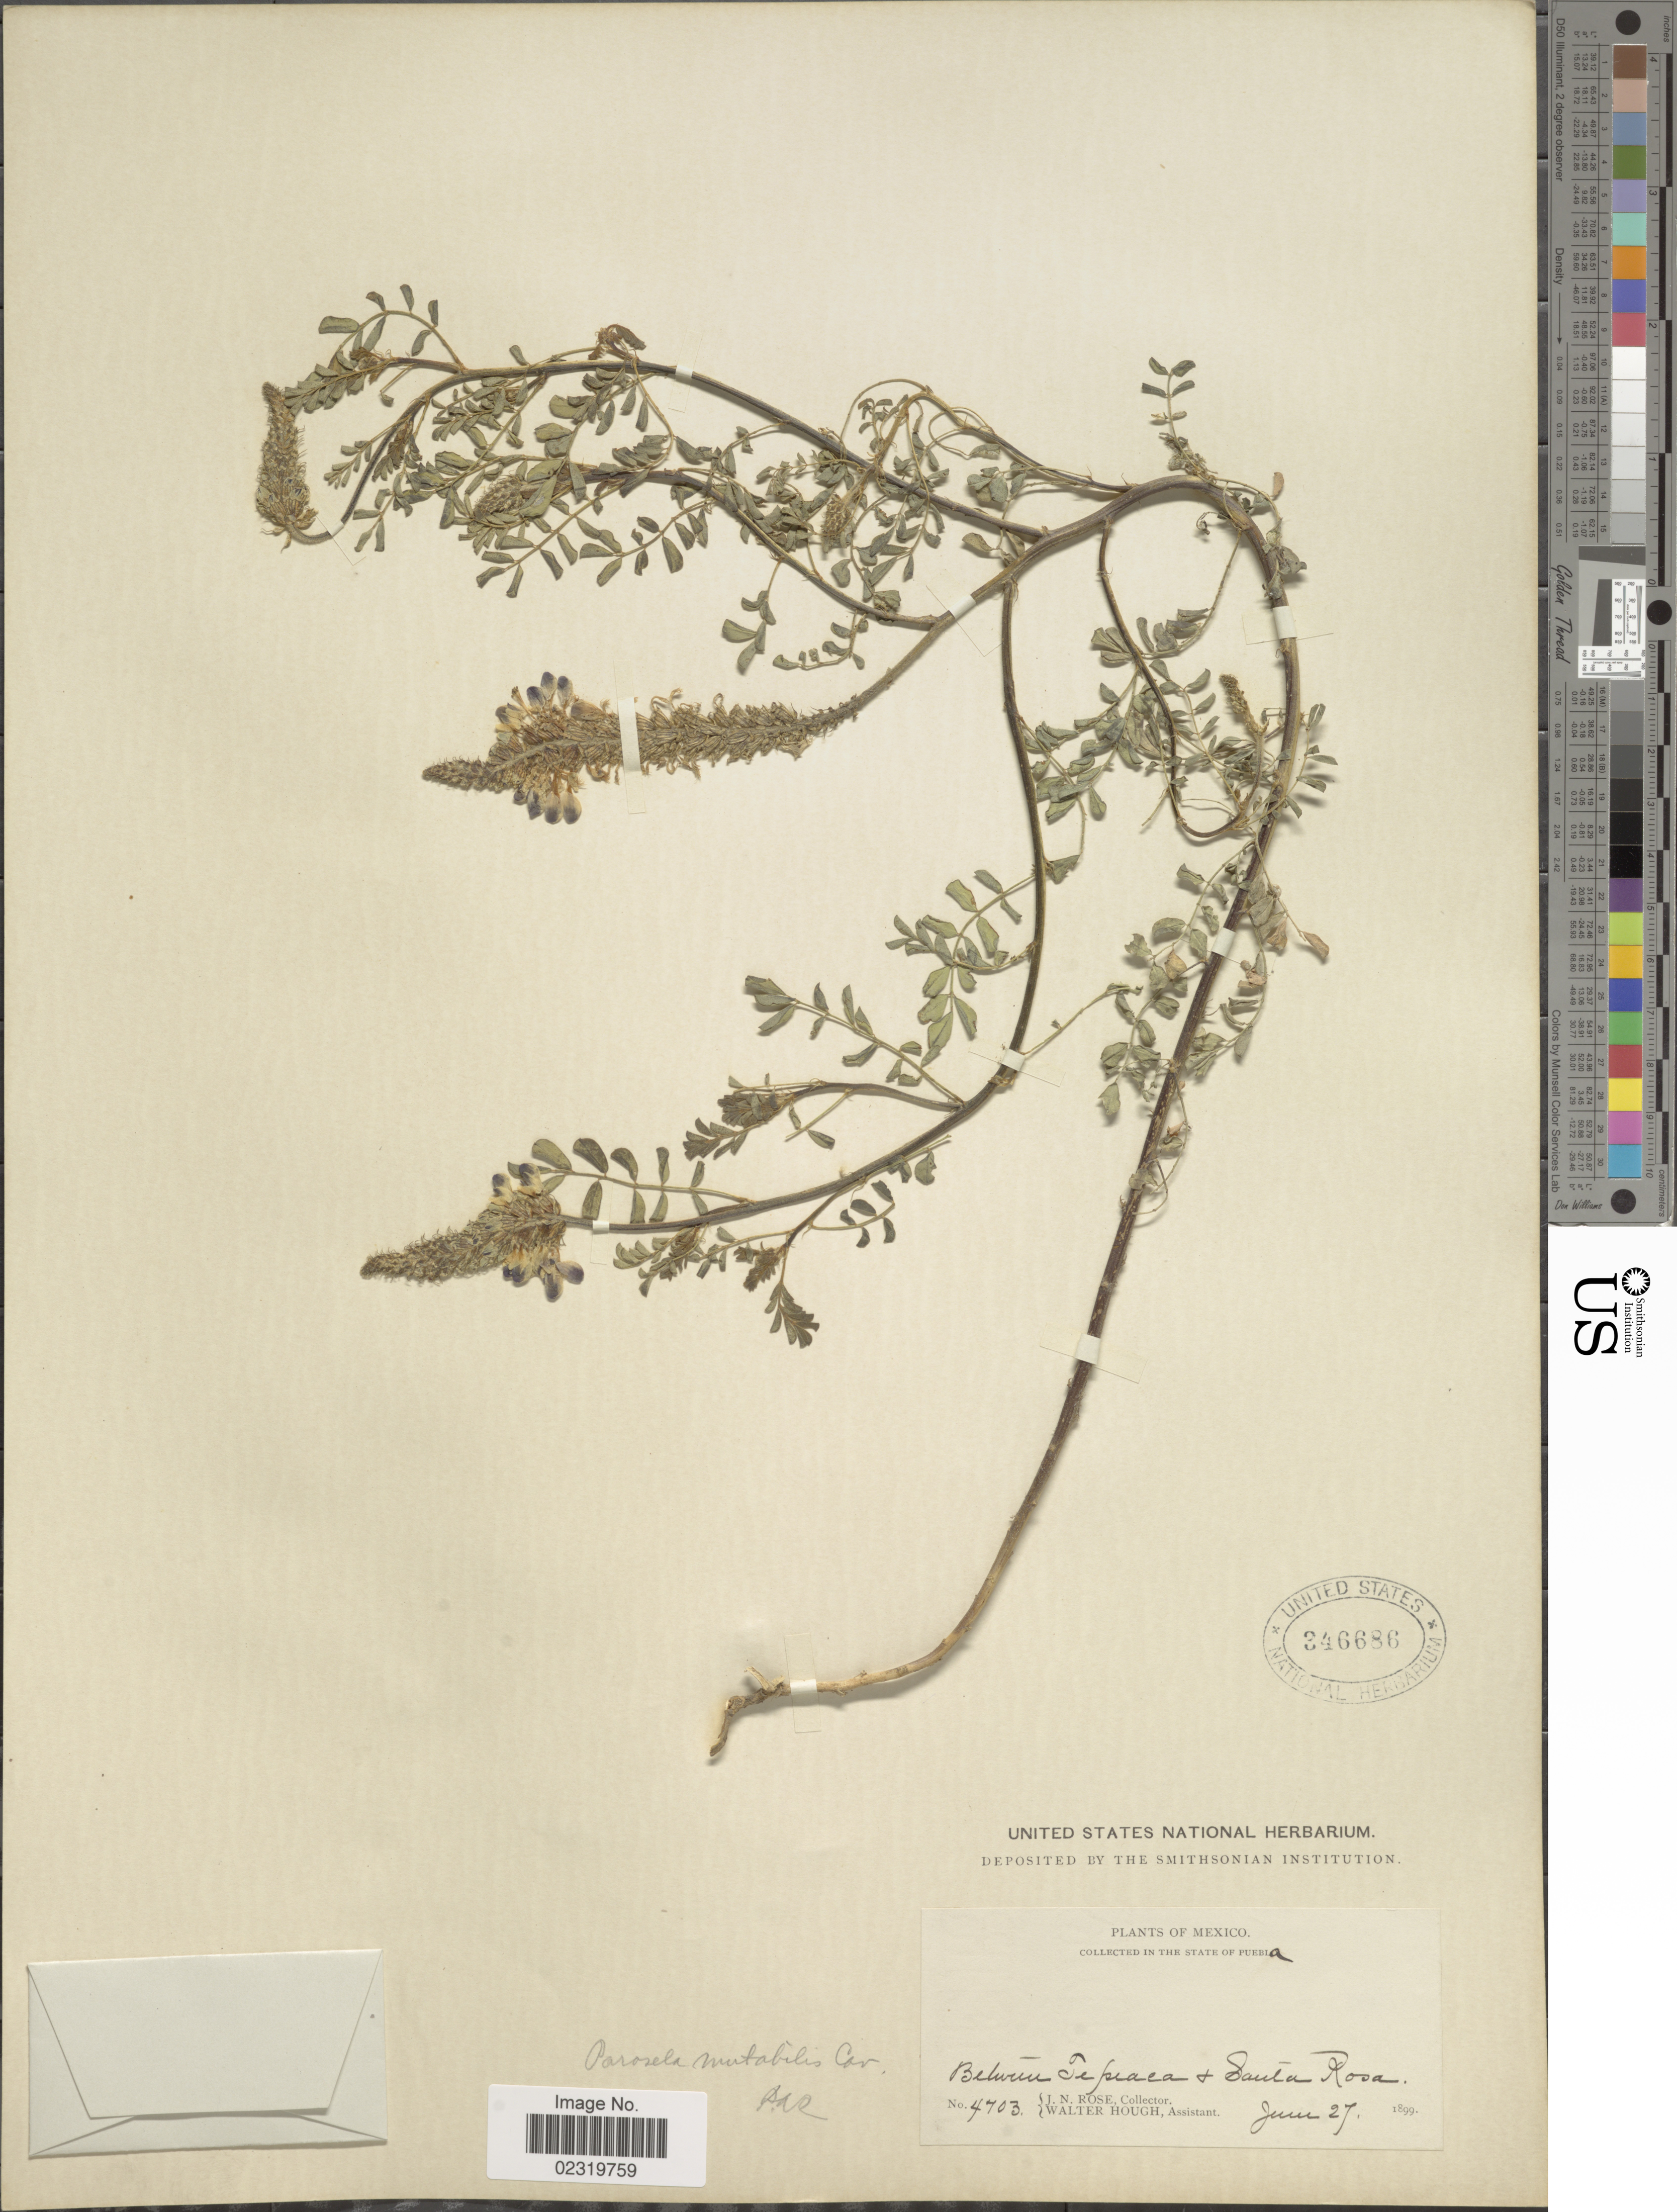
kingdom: Plantae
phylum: Tracheophyta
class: Magnoliopsida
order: Fabales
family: Fabaceae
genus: Dalea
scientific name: Dalea obovatifolia var. obovatifolia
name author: Ortega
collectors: J. N. Rose & W. Hough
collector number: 4703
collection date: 1899-06-27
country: Mexico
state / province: Puebla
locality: Between Tepeaca + Santa Rosa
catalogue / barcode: US 346686